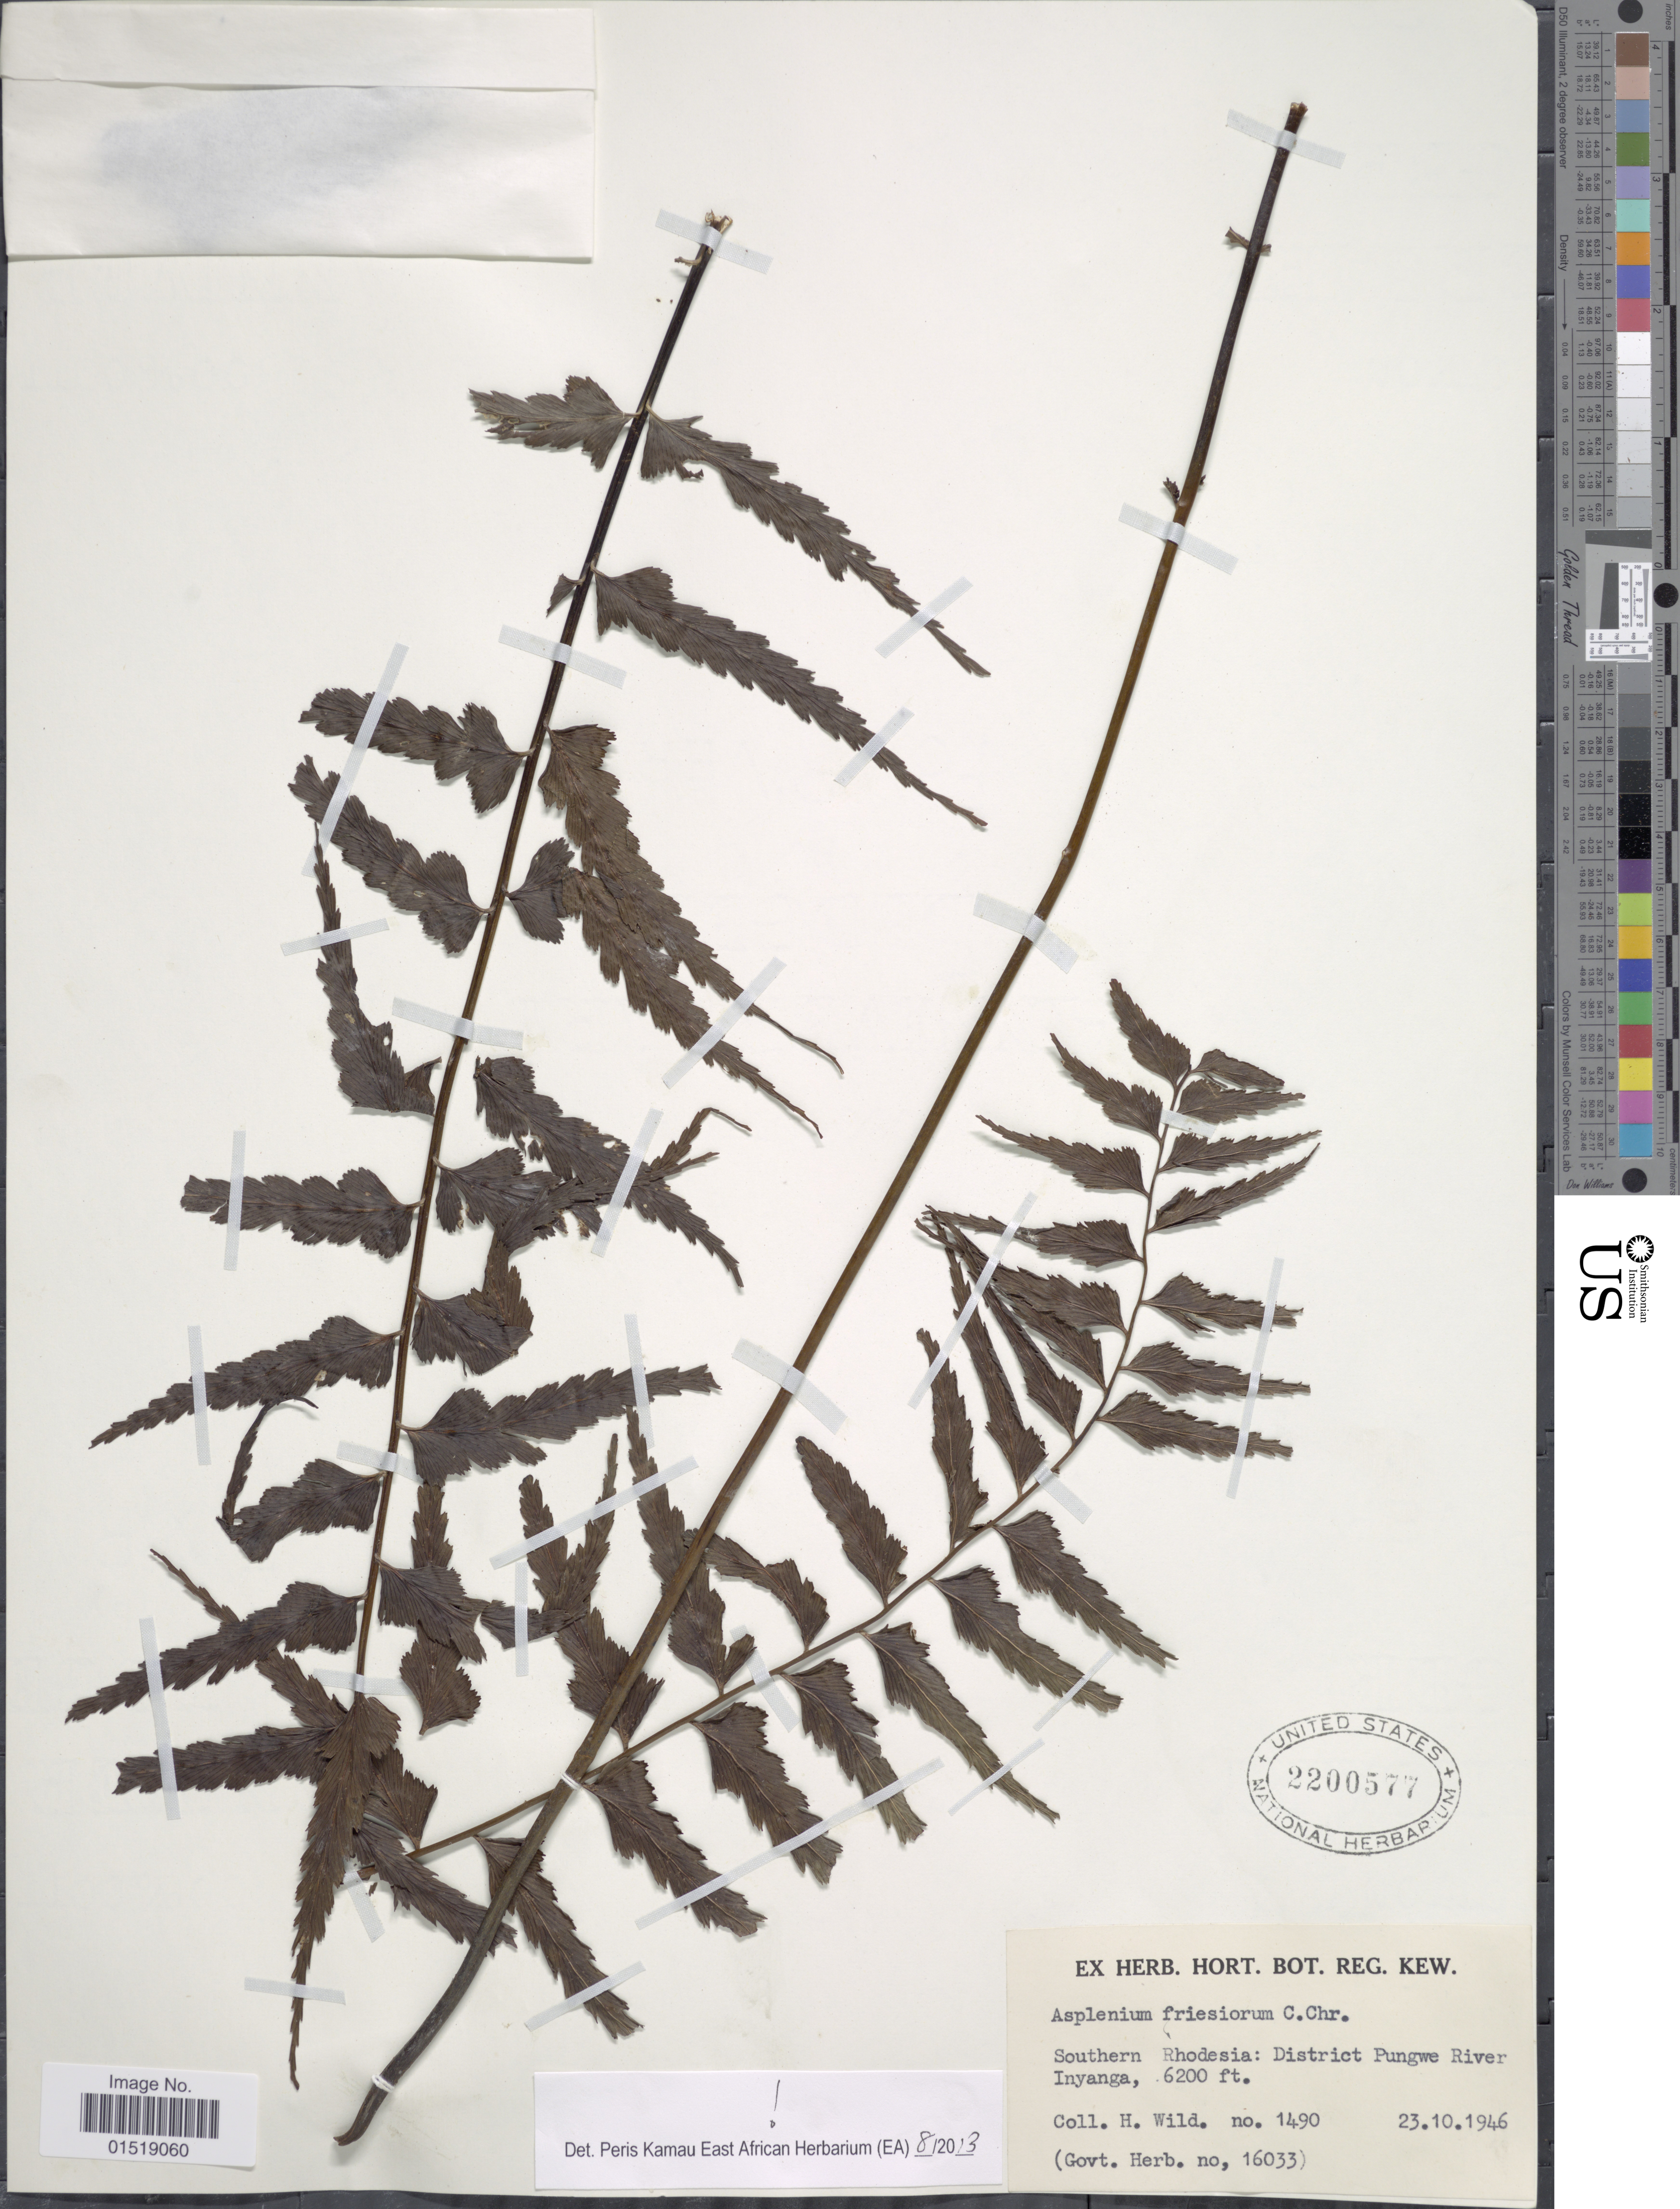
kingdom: Plantae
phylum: Tracheophyta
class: Polypodiopsida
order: Polypodiales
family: Aspleniaceae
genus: Asplenium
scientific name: Asplenium friesiorum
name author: C. Chr.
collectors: H. Wild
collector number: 1490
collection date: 1946-10-23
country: Zimbabwe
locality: District Pungwe River Inyanga.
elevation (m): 1890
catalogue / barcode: US 2200577